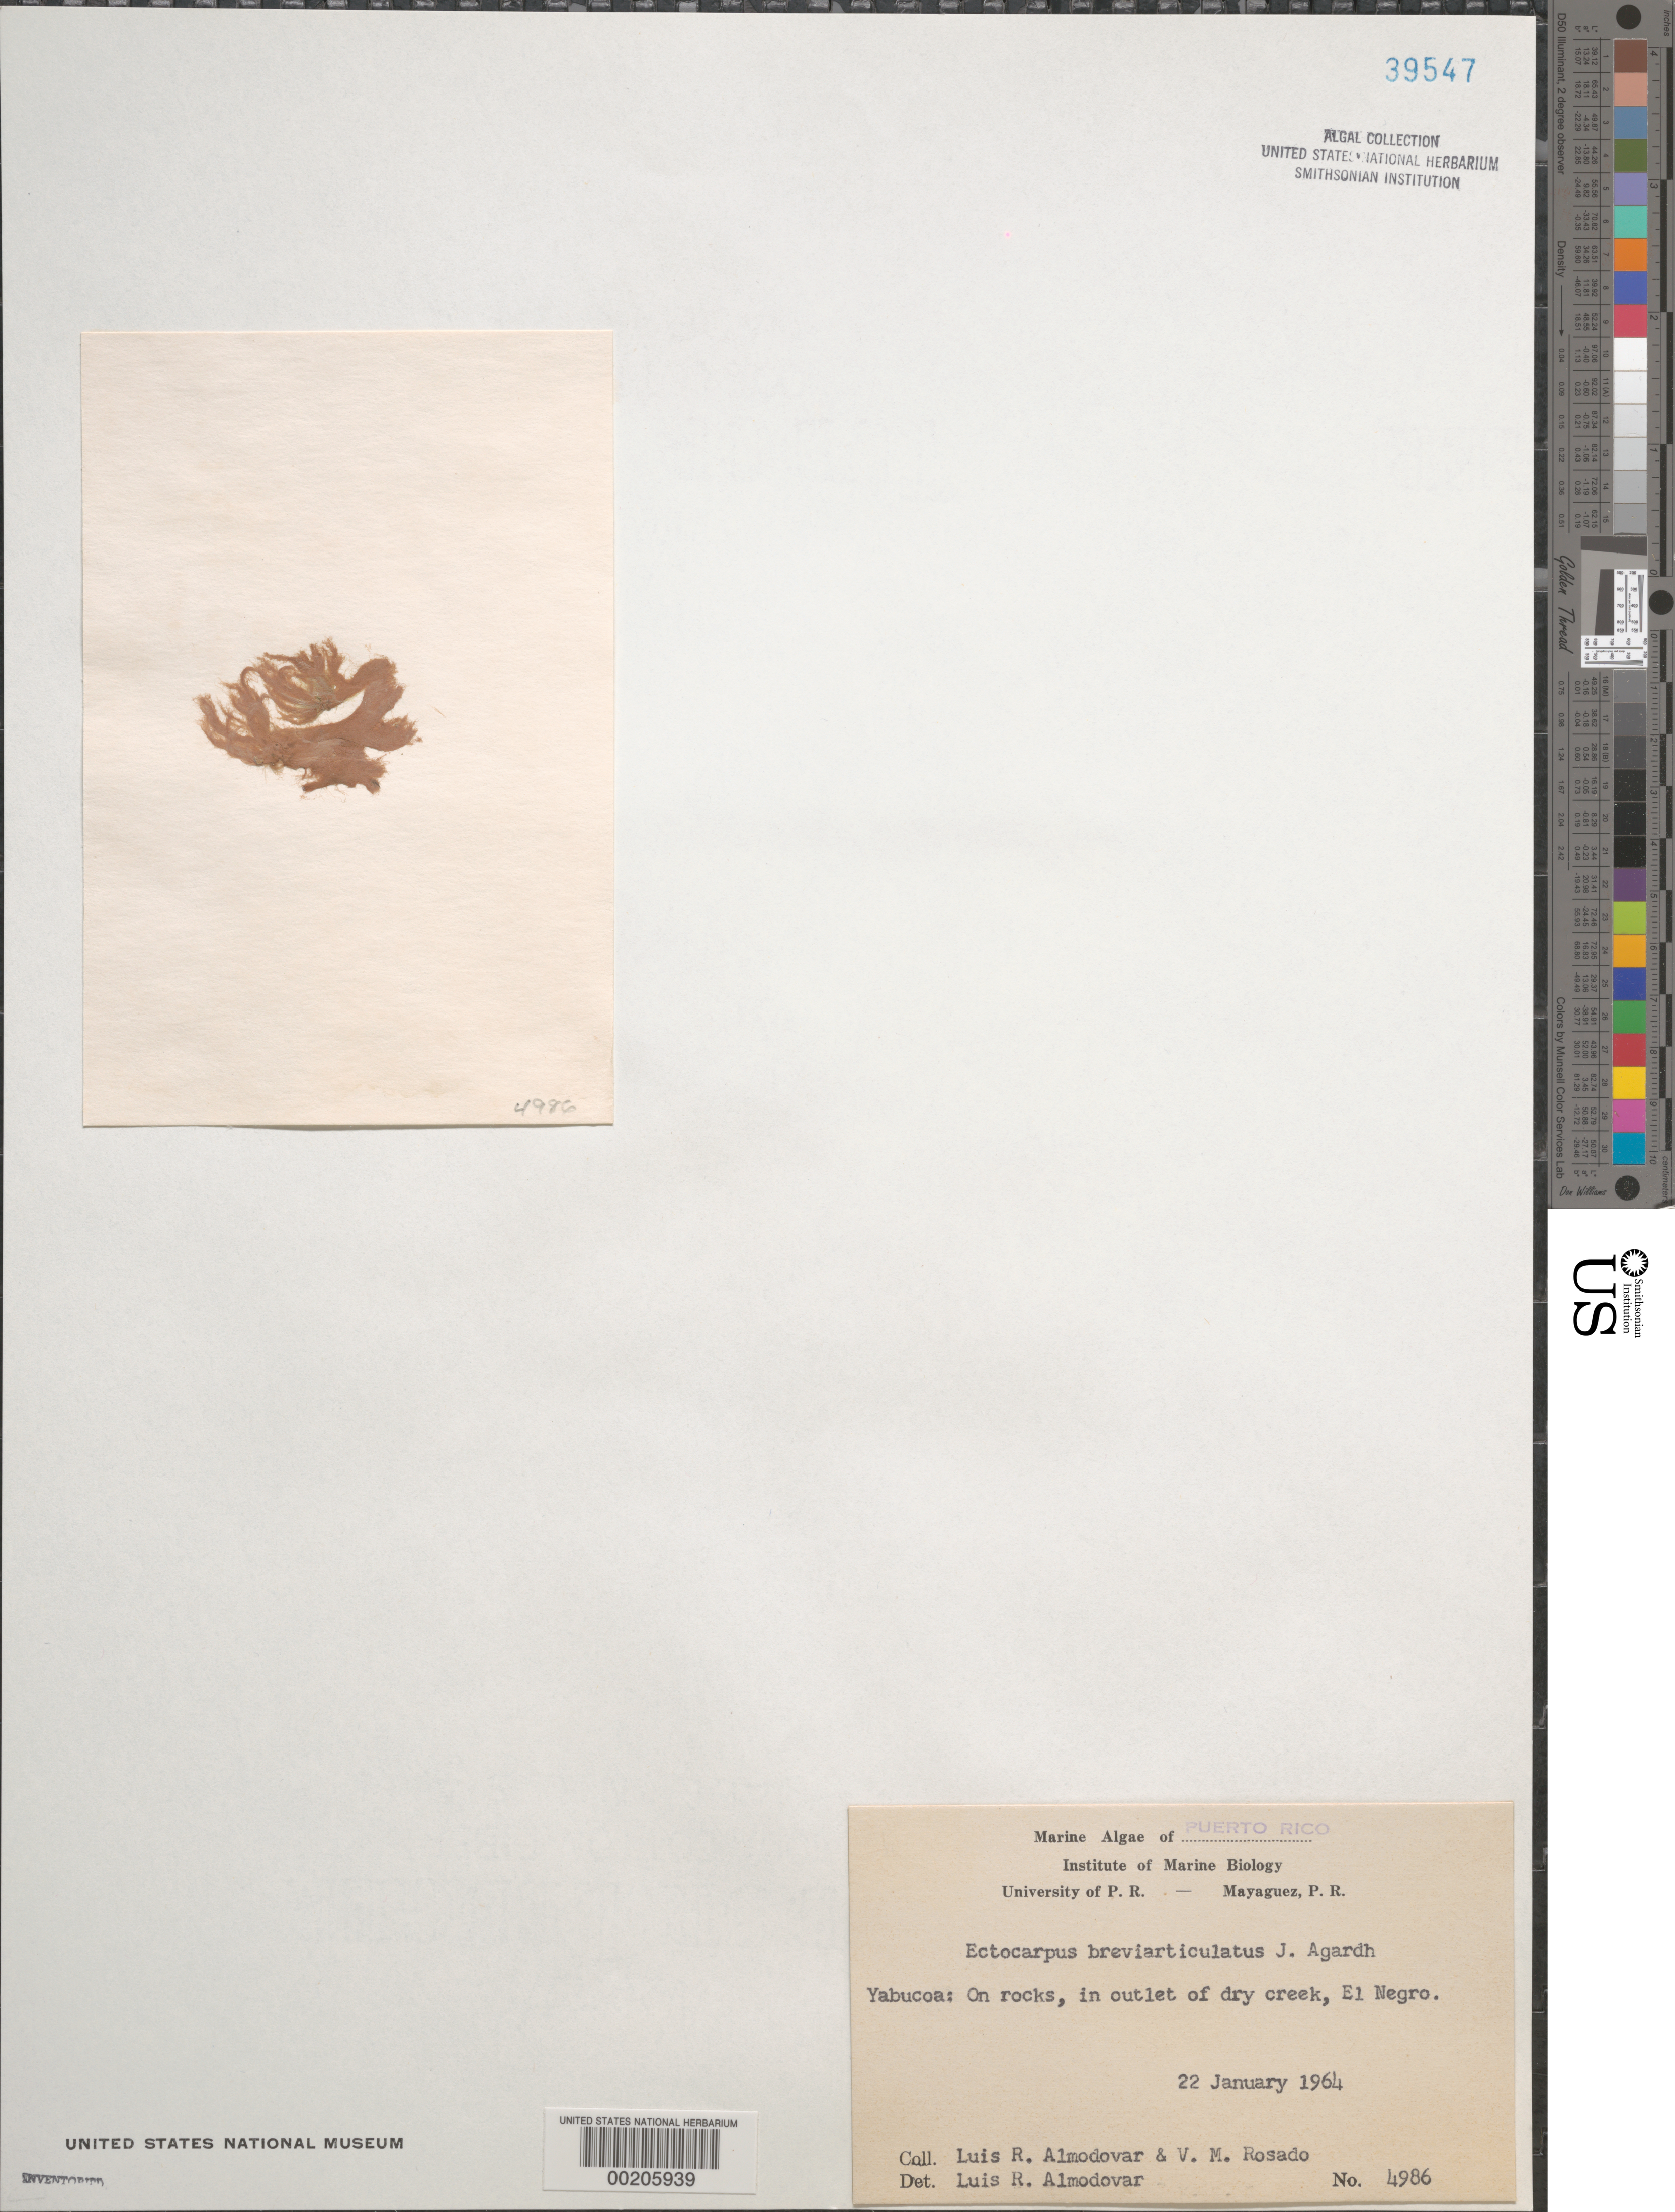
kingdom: Chromista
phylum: Ochrophyta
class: Phaeophyceae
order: Scytothamnales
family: Asteronemataceae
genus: Asteronema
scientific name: Asteronema breviarticulatum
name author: (J. Agardh) Ouriques & Bouzon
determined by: Algae name updating Project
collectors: L. Almodovar & V. Rosado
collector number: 4986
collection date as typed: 22 Jan 1964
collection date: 1964-01-22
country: Puerto Rico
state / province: Yabucoa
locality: El Negro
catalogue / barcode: US 39547